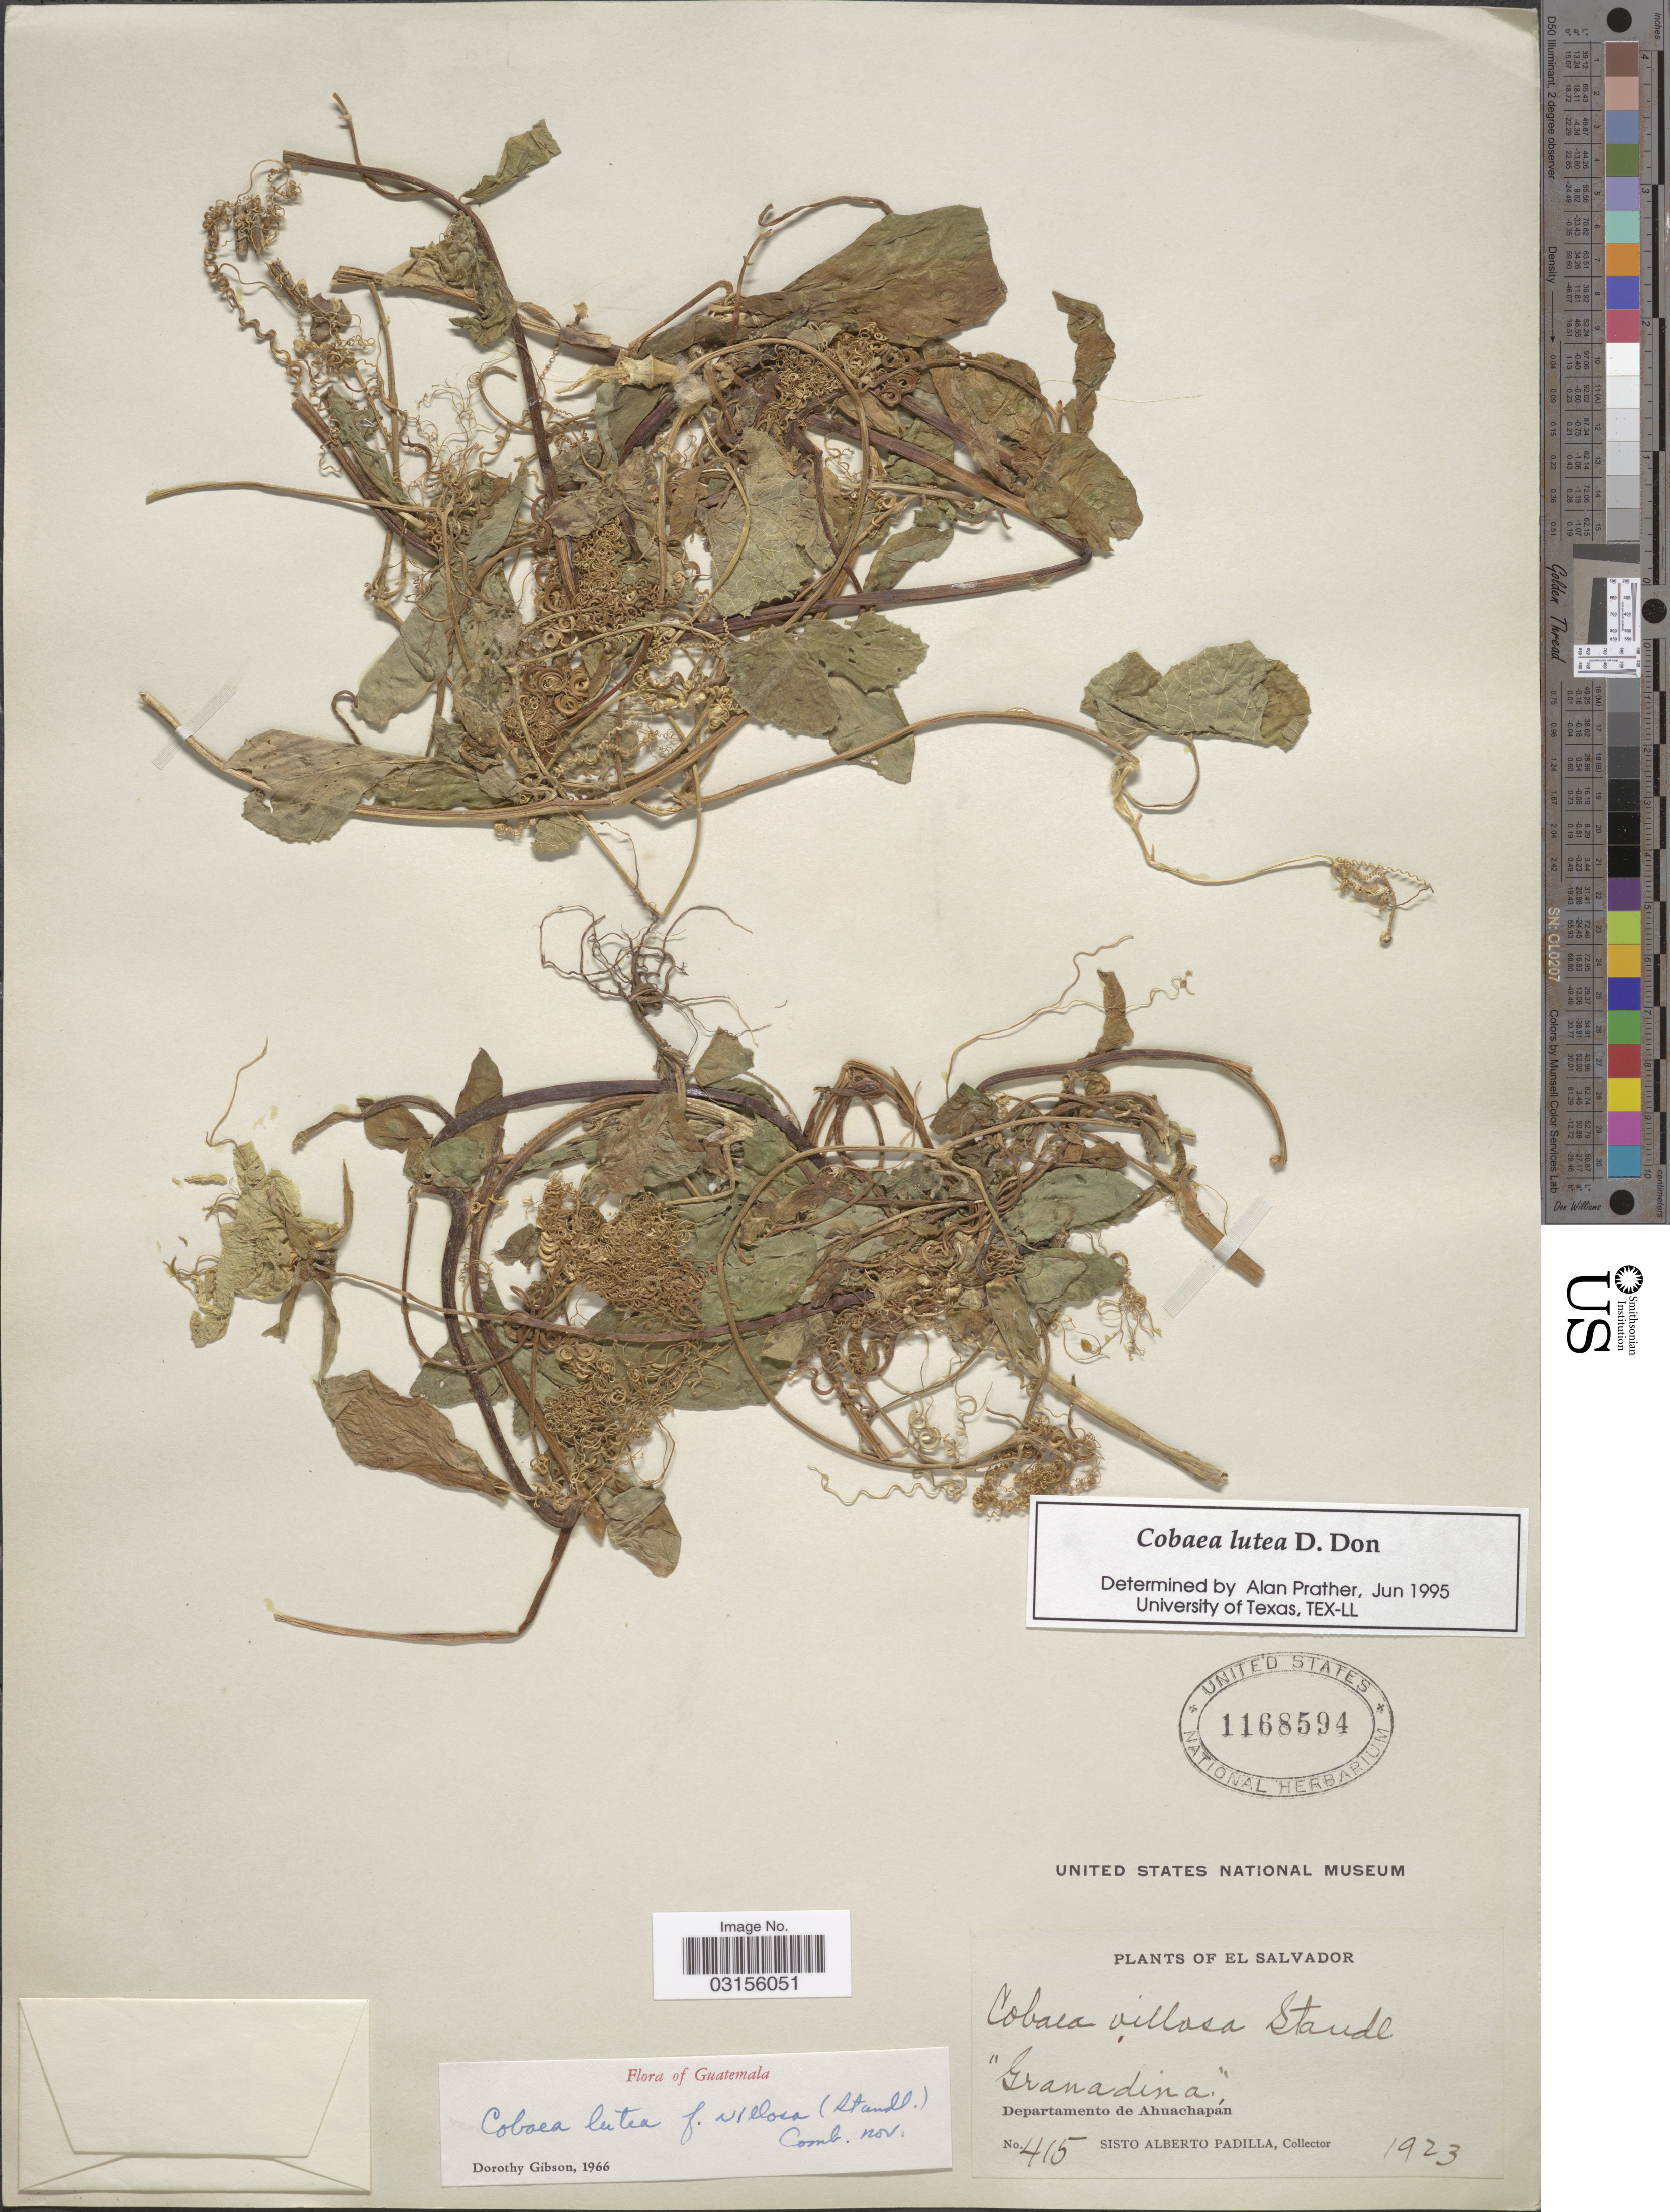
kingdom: Plantae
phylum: Tracheophyta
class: Magnoliopsida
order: Ericales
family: Polemoniaceae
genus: Cobaea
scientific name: Cobaea lutea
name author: D. Don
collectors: S. A. Padilla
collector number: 415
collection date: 1923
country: El Salvador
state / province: Ahuachapan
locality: Departamento de Ahuachapán.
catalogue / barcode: US 1168594